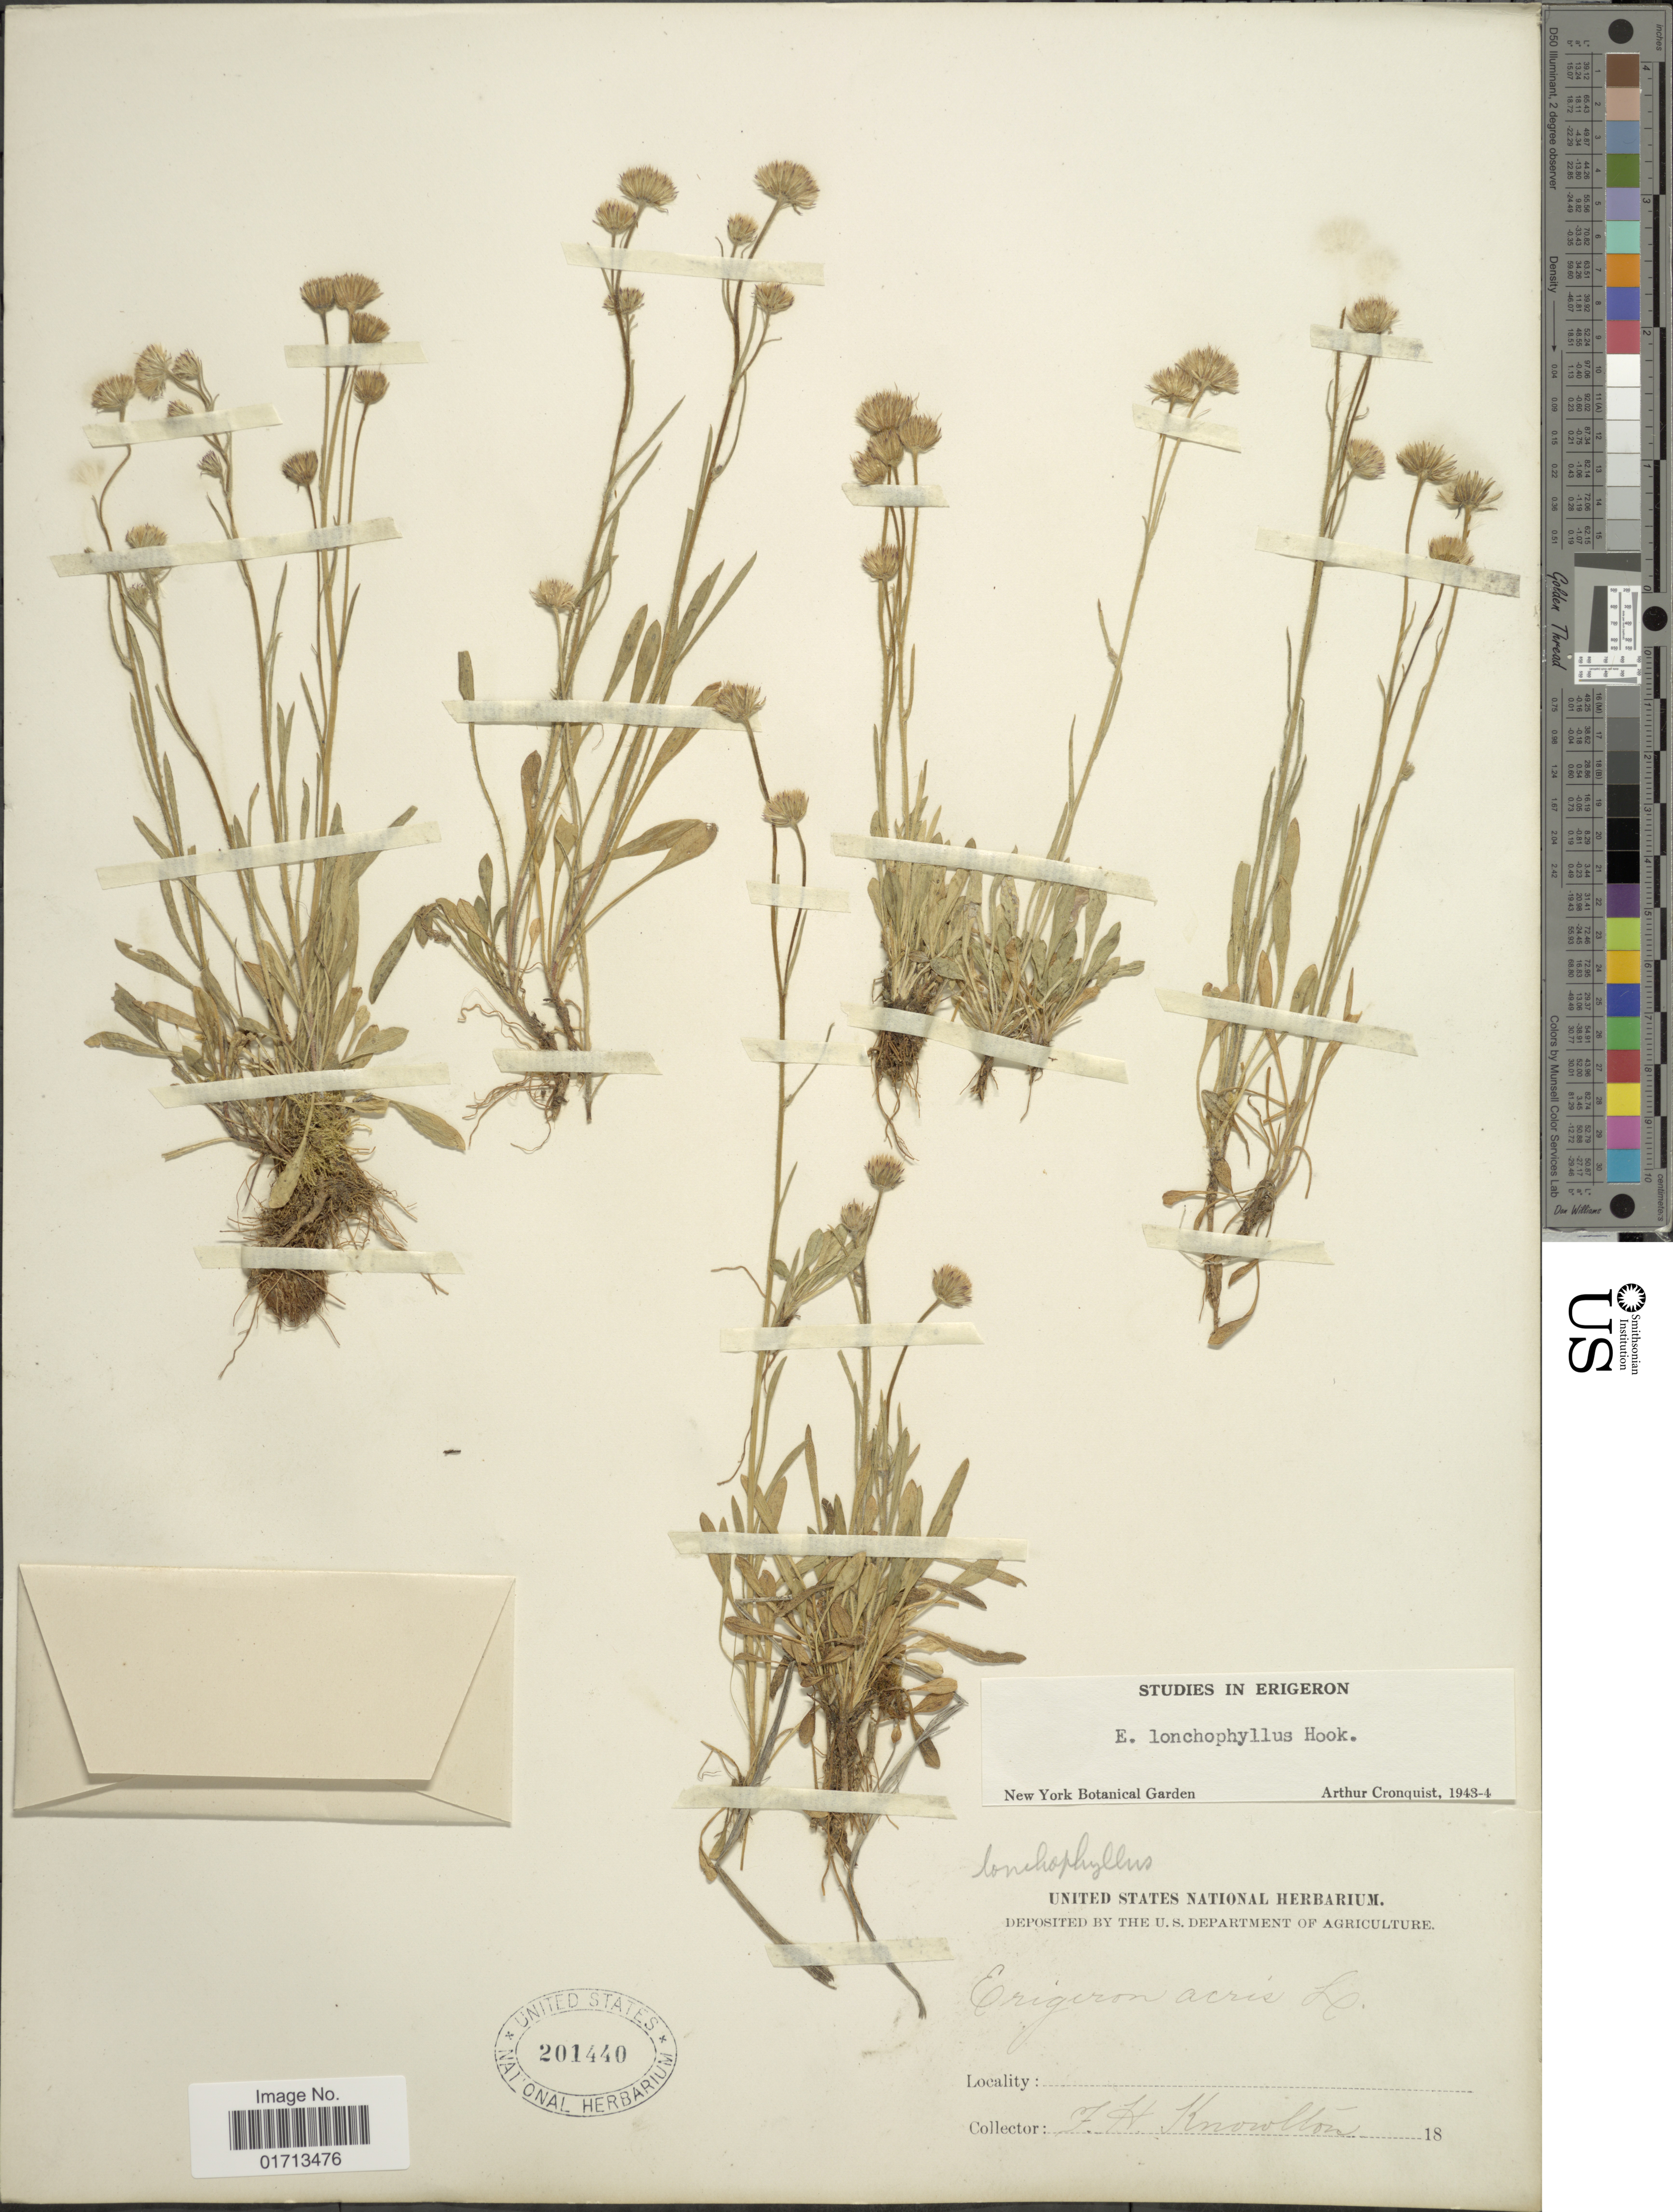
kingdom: Plantae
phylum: Tracheophyta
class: Magnoliopsida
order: Asterales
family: Asteraceae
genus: Erigeron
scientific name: Erigeron lonchophyllus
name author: Hook.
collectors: F. H. Knowlton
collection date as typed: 18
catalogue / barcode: US 201440